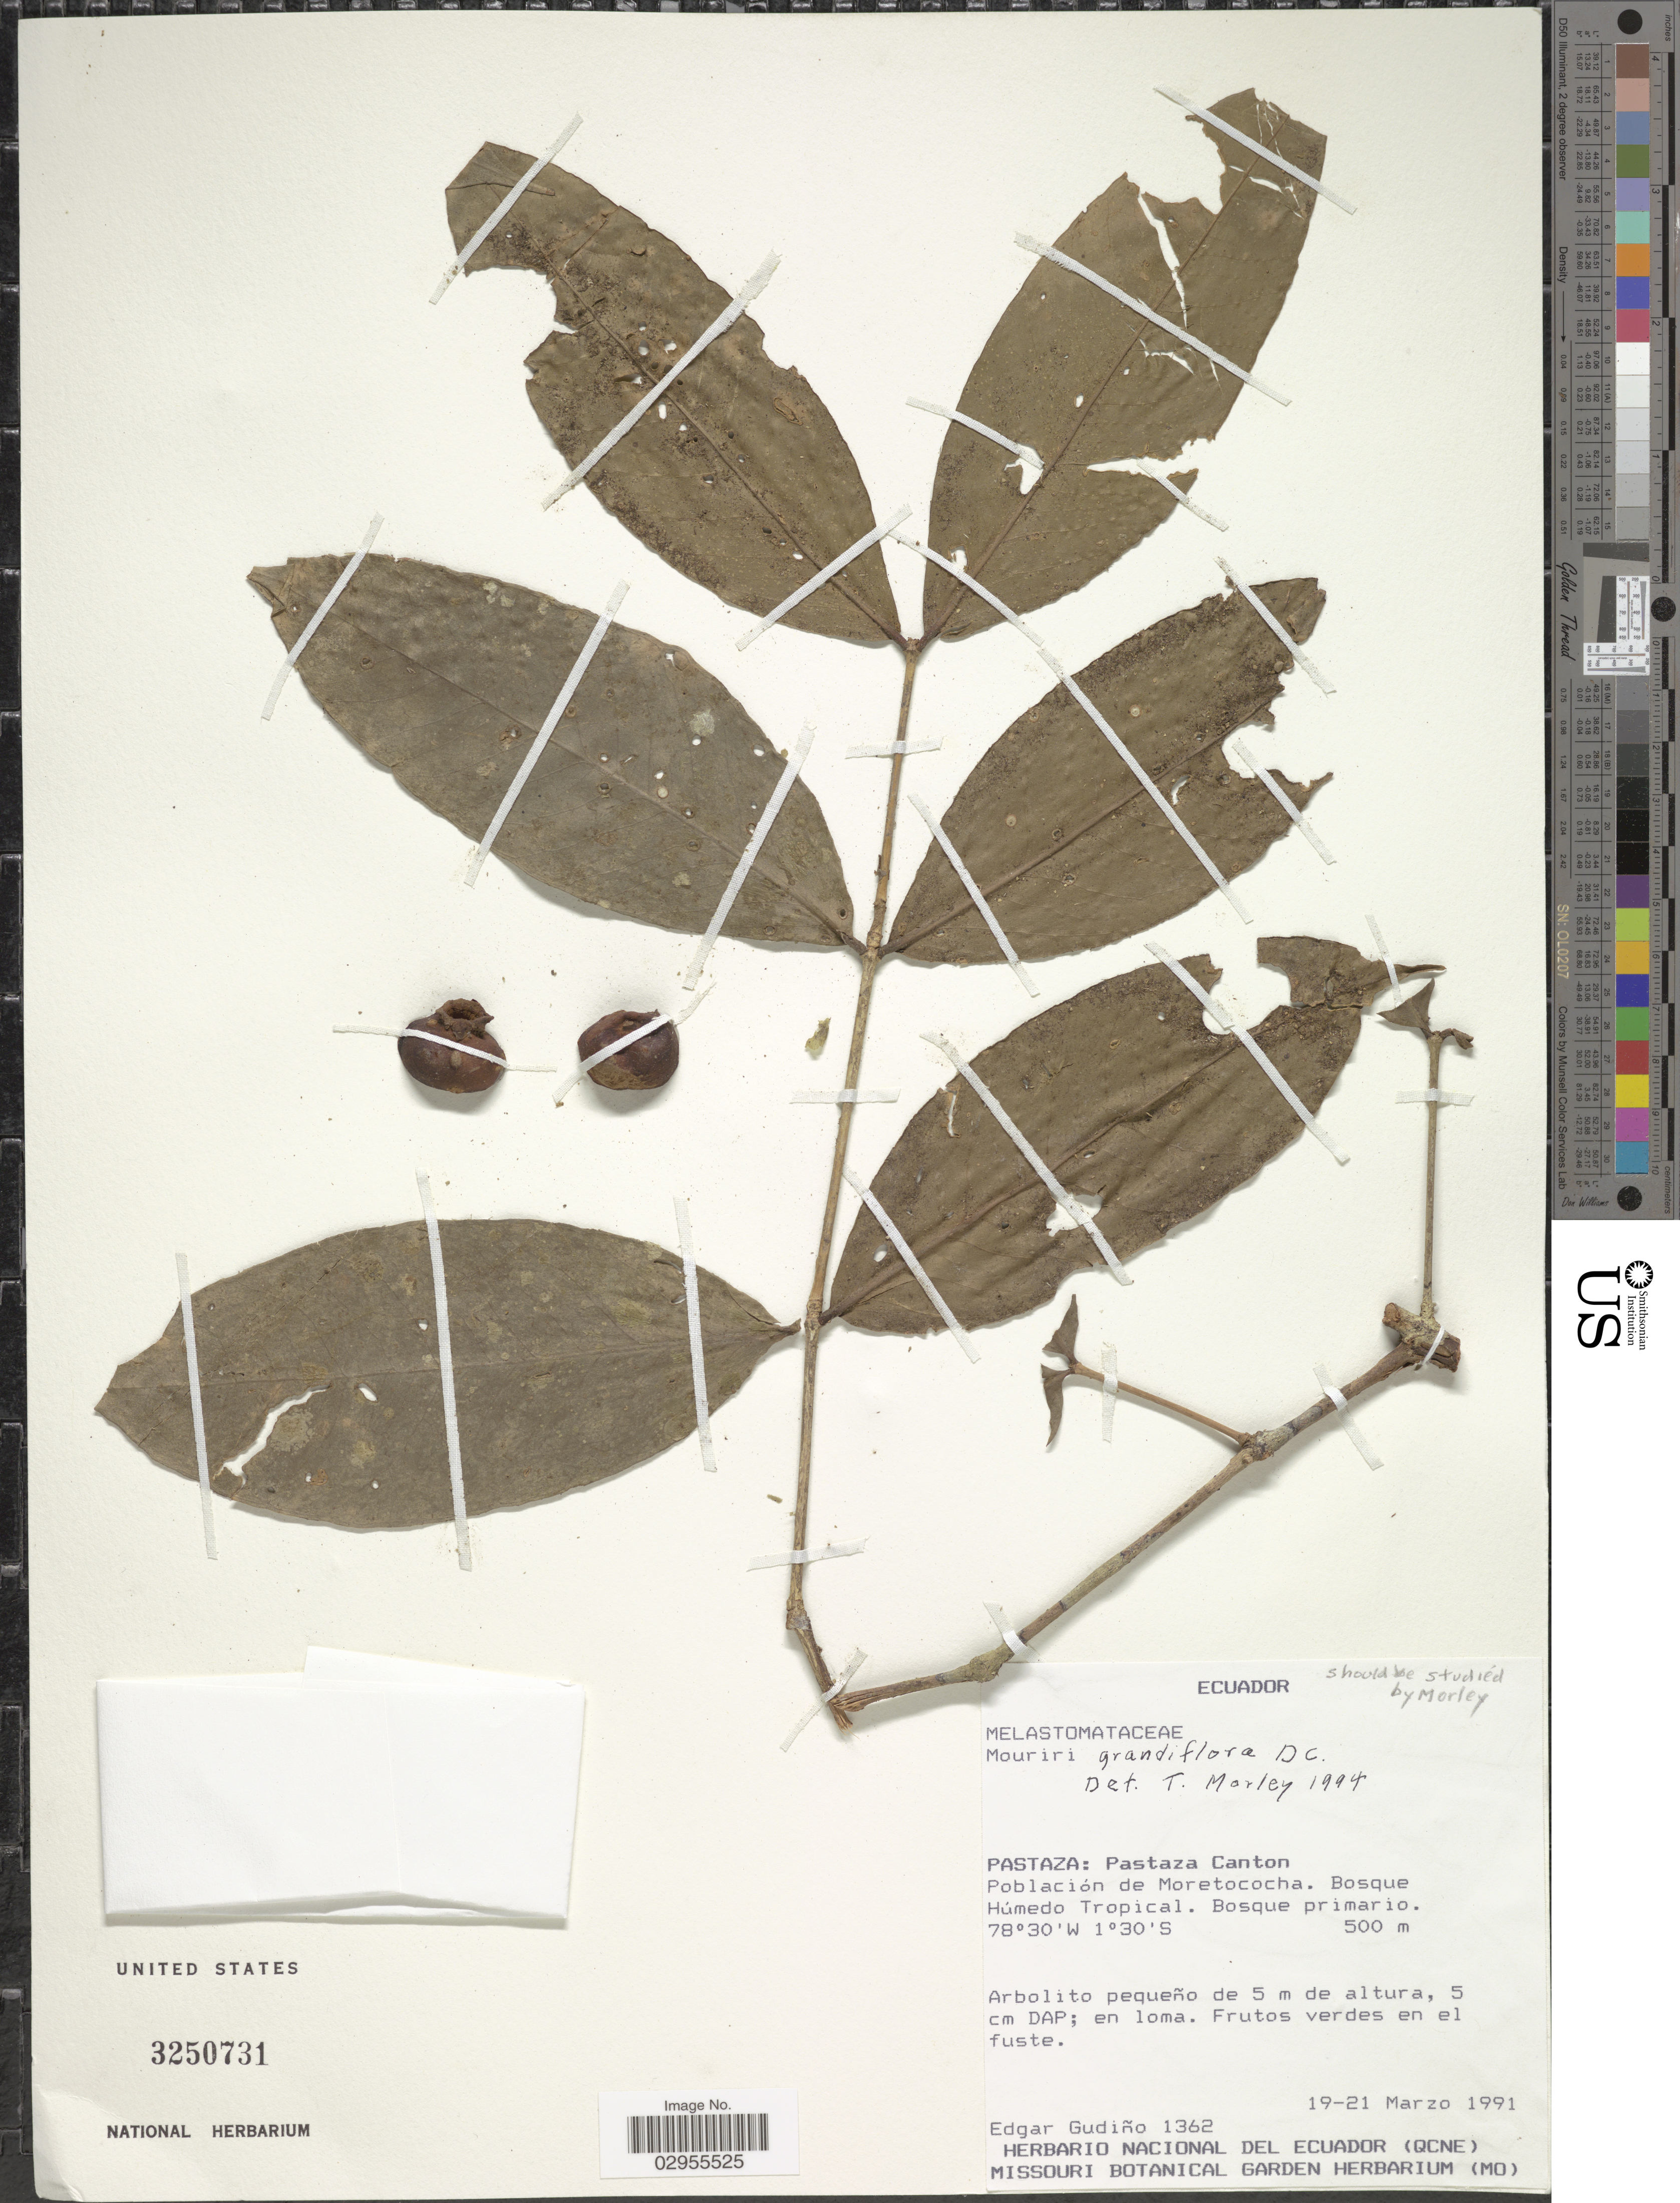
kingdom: Plantae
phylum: Tracheophyta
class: Magnoliopsida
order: Myrtales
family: Melastomataceae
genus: Mouriri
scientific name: Mouriri grandiflora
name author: DC.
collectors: E. Gudiño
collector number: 1362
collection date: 1991-03-19/1991-03-21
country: Ecuador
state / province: Pastaza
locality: Pastaza: Pastaza Canton. Población de Moretococha. Bosque Húmedo Tropical.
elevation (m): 500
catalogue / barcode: US 3250731